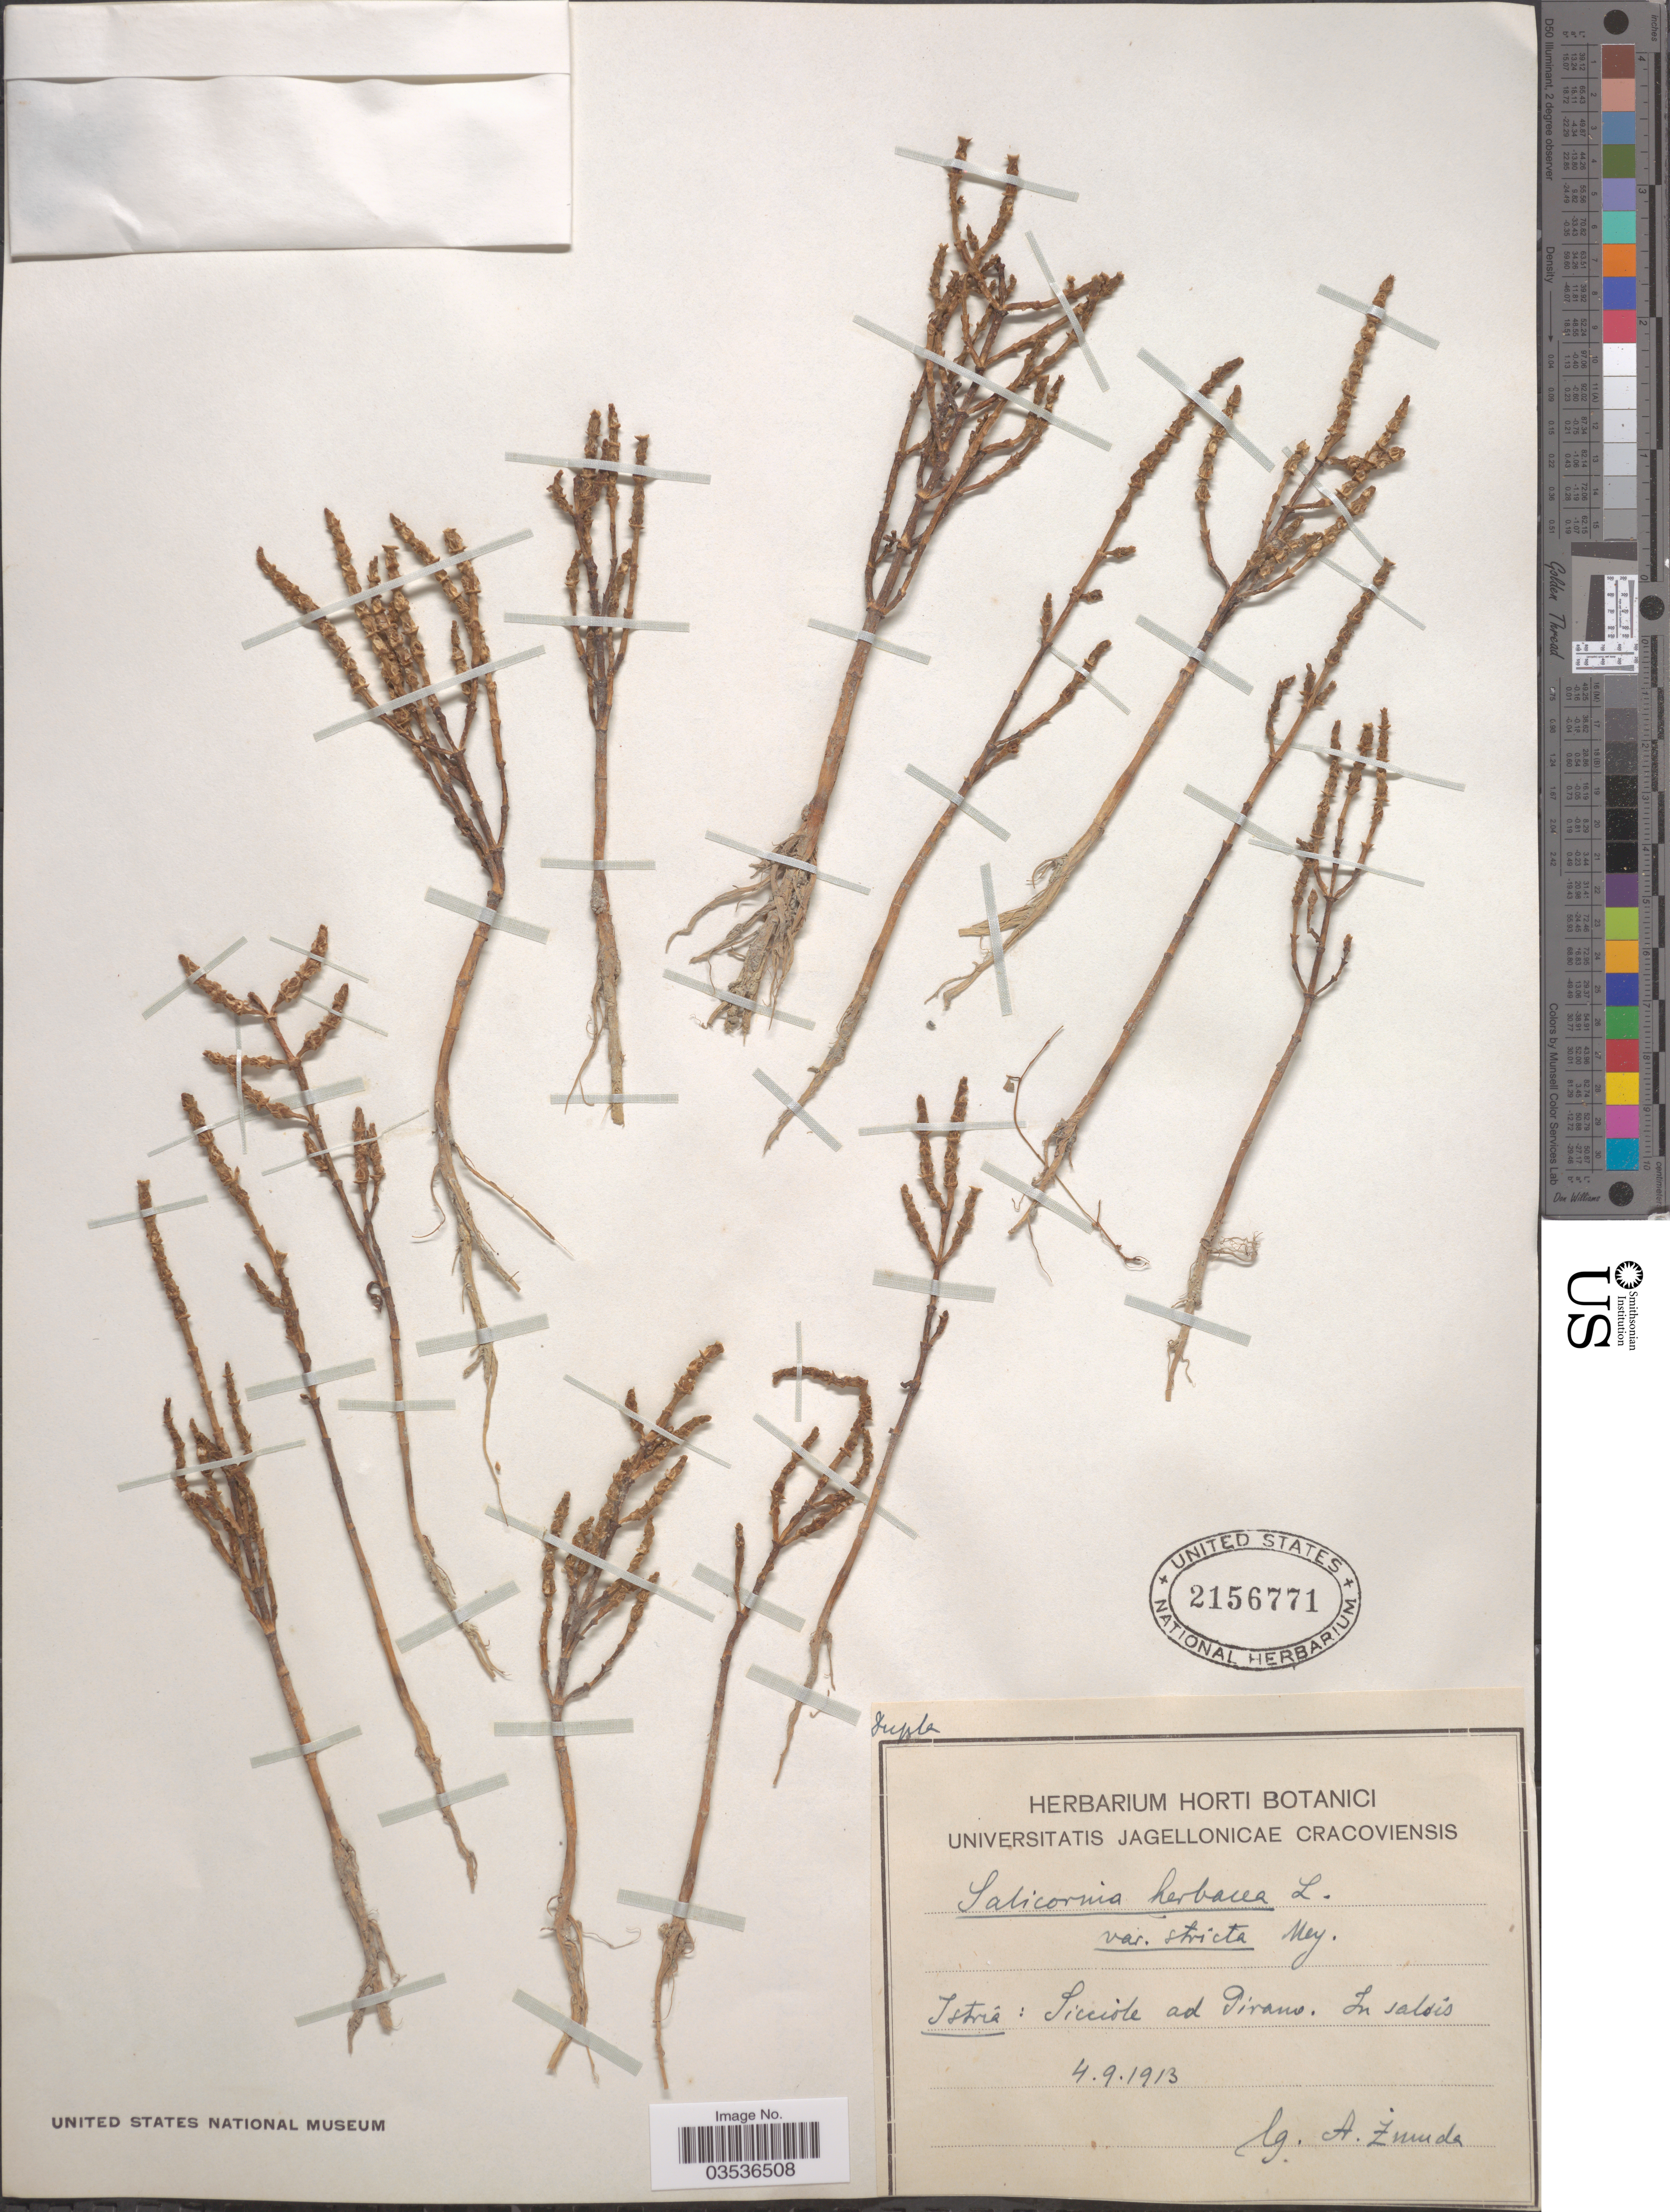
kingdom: Plantae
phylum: Tracheophyta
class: Magnoliopsida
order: Caryophyllales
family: Amaranthaceae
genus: Salicornia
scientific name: Salicornia herbacea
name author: L.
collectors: A. Zmuda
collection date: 1913-09-04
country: Slovenia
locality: Sicciole ad Pirano.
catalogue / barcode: US 2156771